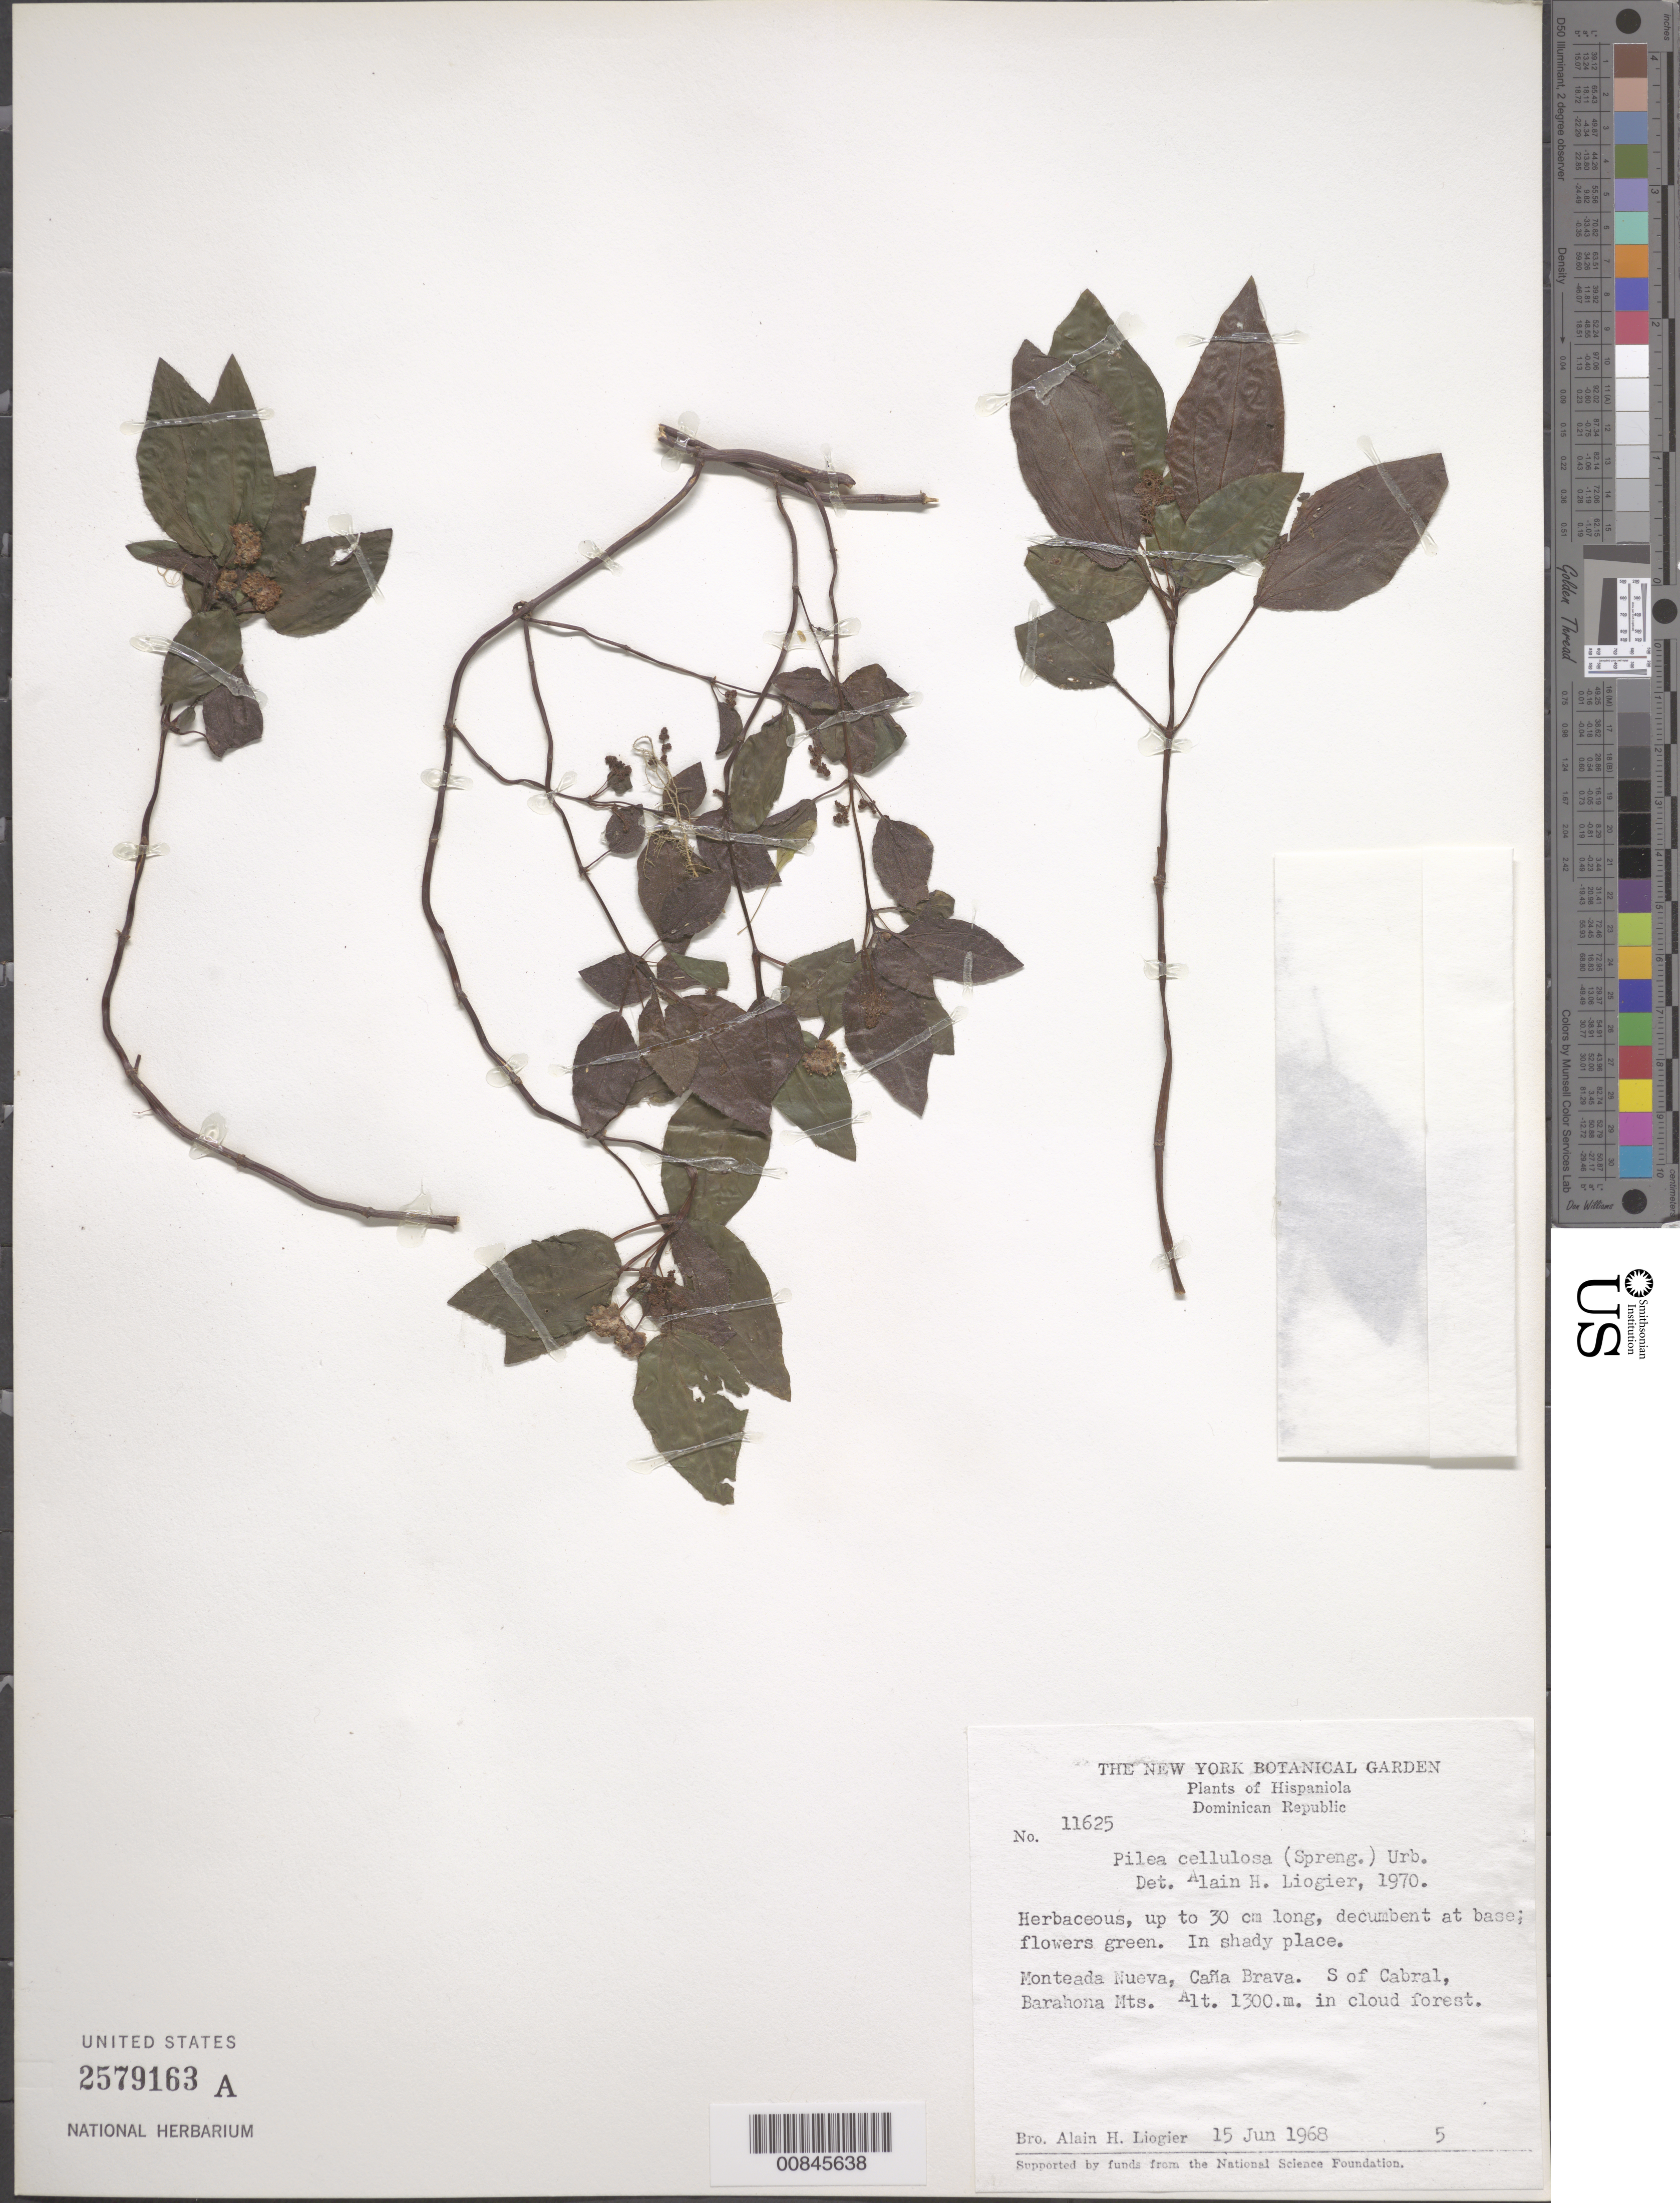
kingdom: Plantae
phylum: Tracheophyta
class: Magnoliopsida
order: Rosales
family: Urticaceae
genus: Pilea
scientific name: Pilea cellulosa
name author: Urb.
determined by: Liogier, Alain H.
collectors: A. H. Liogier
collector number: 11625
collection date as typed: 15 Jun 1968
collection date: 1968-06-15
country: Dominican Republic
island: Hispaniola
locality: Monteada Nueva, Caña Brava. S. of Cabral, Barahona Mts.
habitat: In shady place. In cloud forest.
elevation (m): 1300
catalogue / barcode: US 2579163A